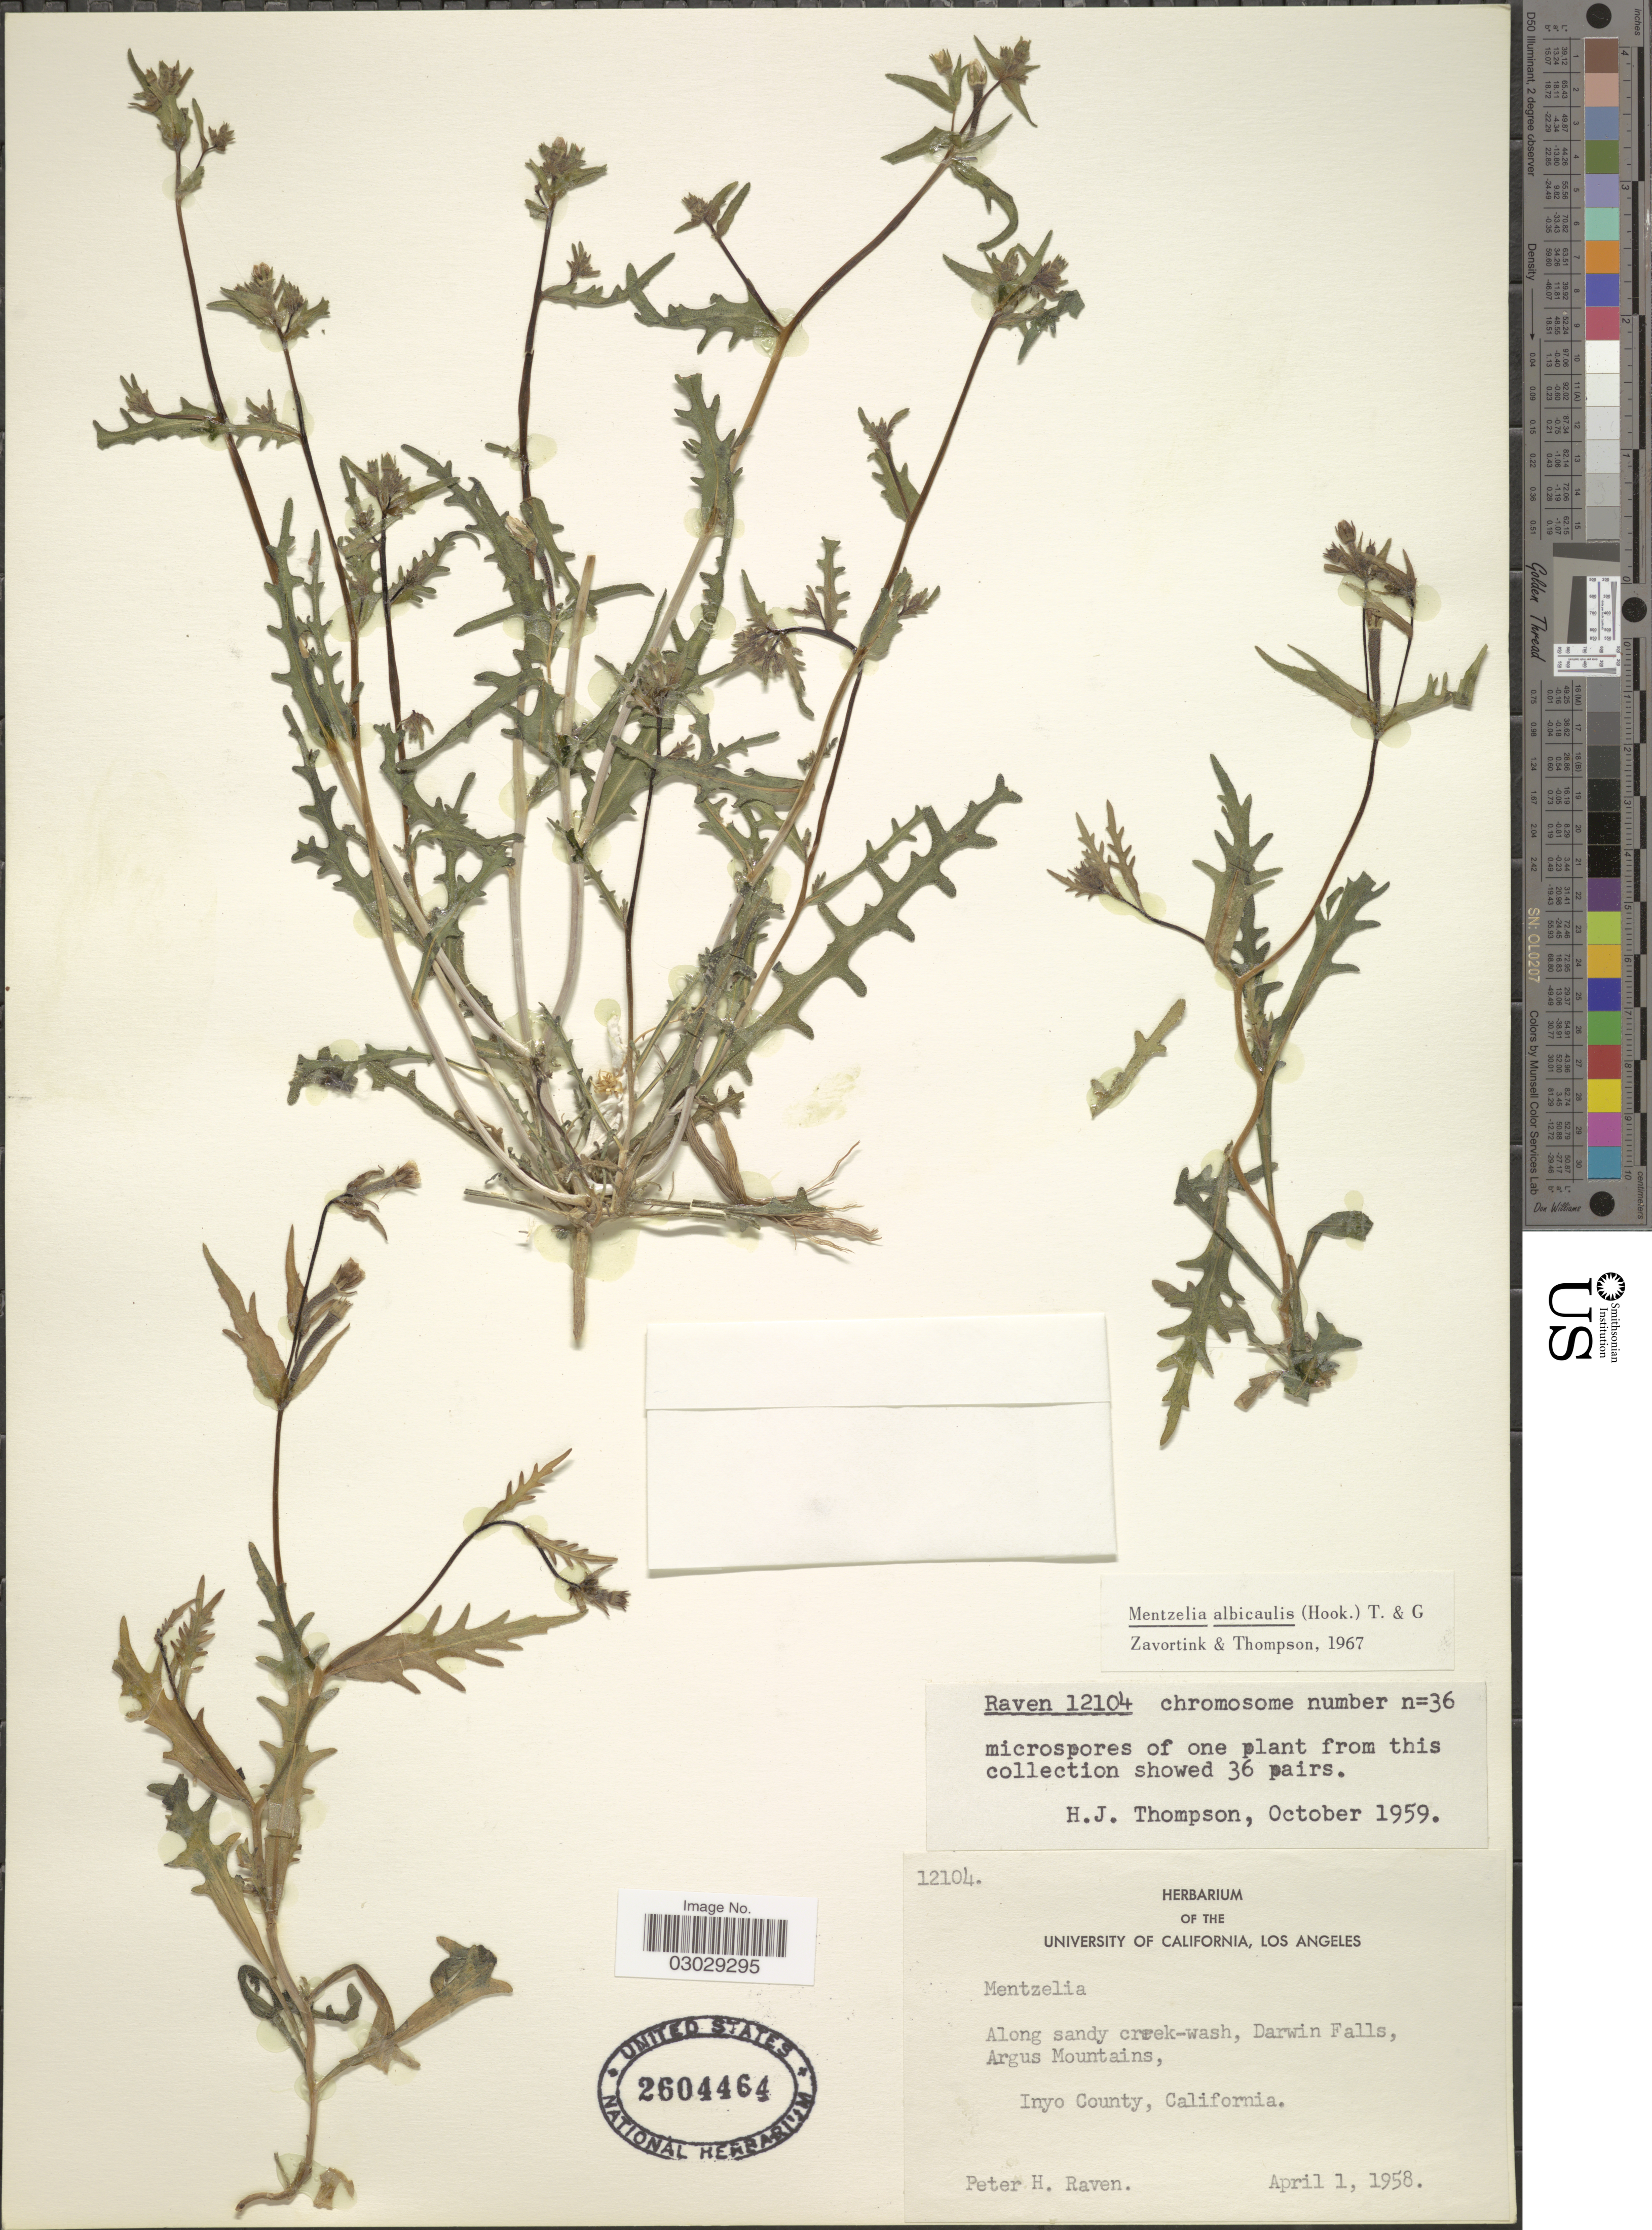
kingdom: Plantae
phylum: Tracheophyta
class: Magnoliopsida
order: Cornales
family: Loasaceae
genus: Mentzelia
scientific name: Mentzelia albicaulis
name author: (Douglas ex Hook.) Douglas ex Torr. & A. Gray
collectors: P. Raven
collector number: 12104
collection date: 1958-04-01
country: United States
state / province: California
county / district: Inyo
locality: Along sandy creek-wash, Darwin Falls, Argus Mountains, Inyo County.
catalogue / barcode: US 2604464